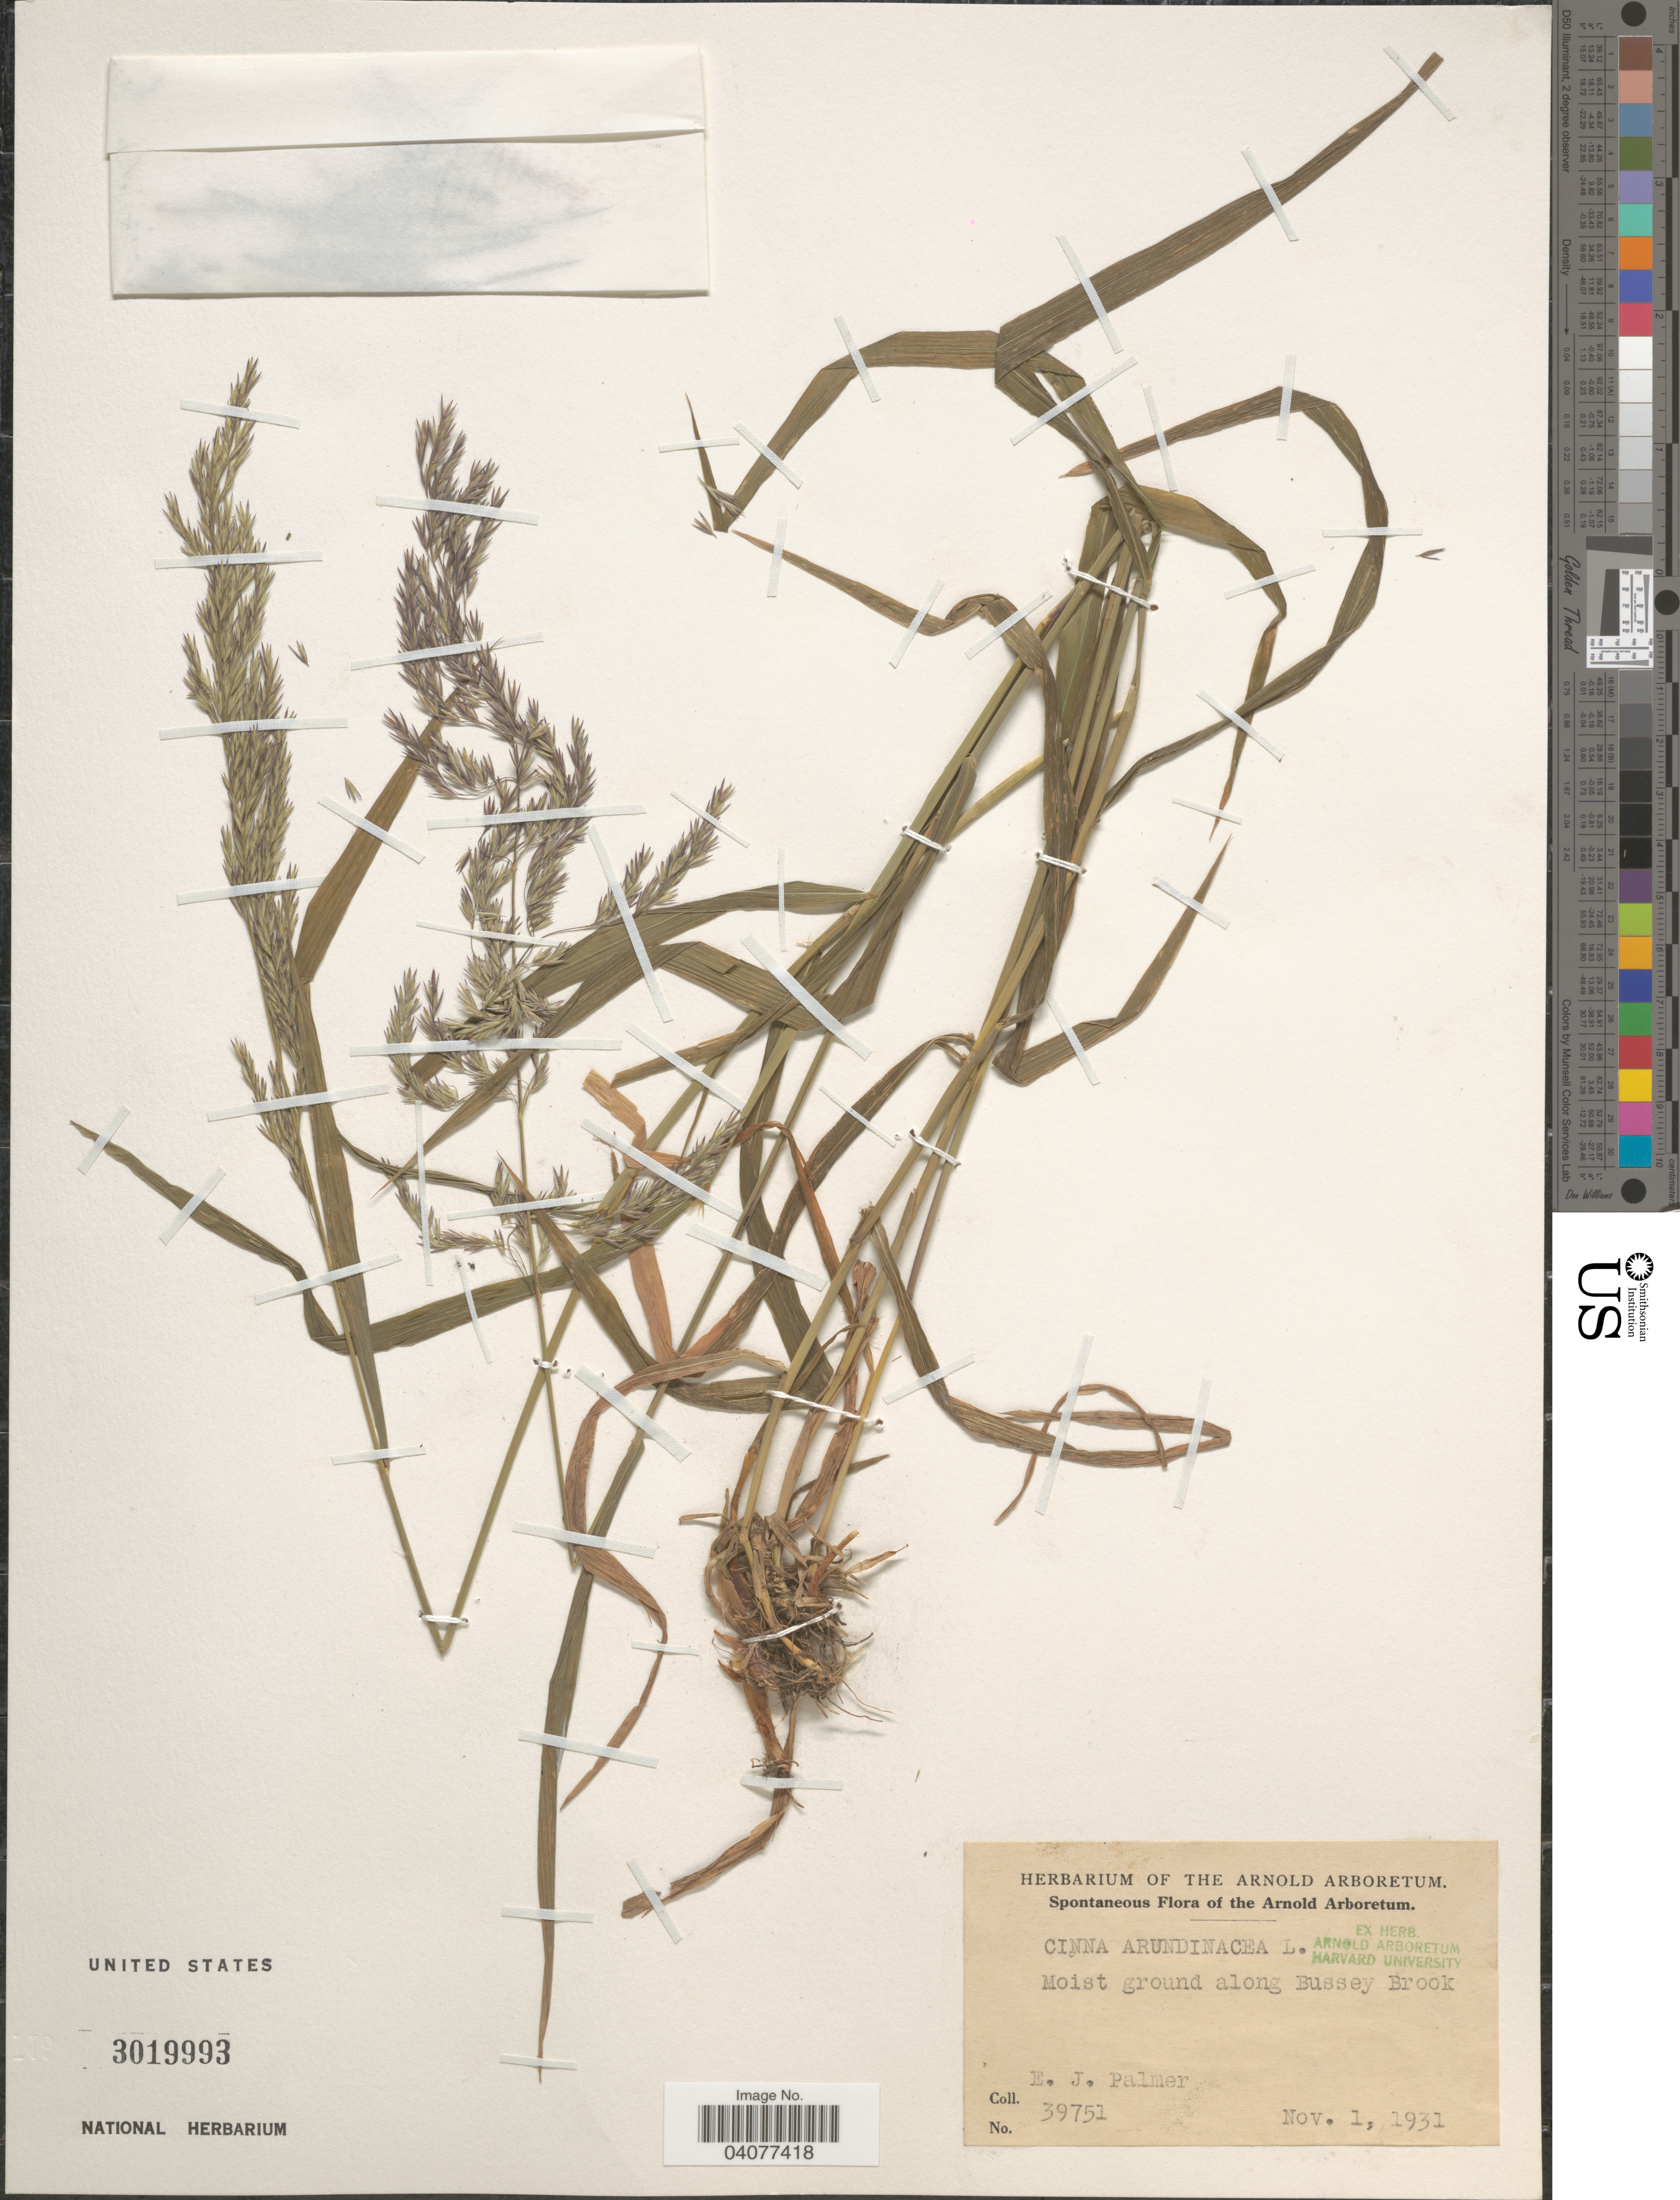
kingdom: Plantae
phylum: Tracheophyta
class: Liliopsida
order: Poales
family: Poaceae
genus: Cinna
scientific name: Cinna arundinacea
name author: L.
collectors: E. J. Palmer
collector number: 39751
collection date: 1931-11-01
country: United States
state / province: Massachusetts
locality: Moist ground along Bussey Brook.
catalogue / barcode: US 3019993